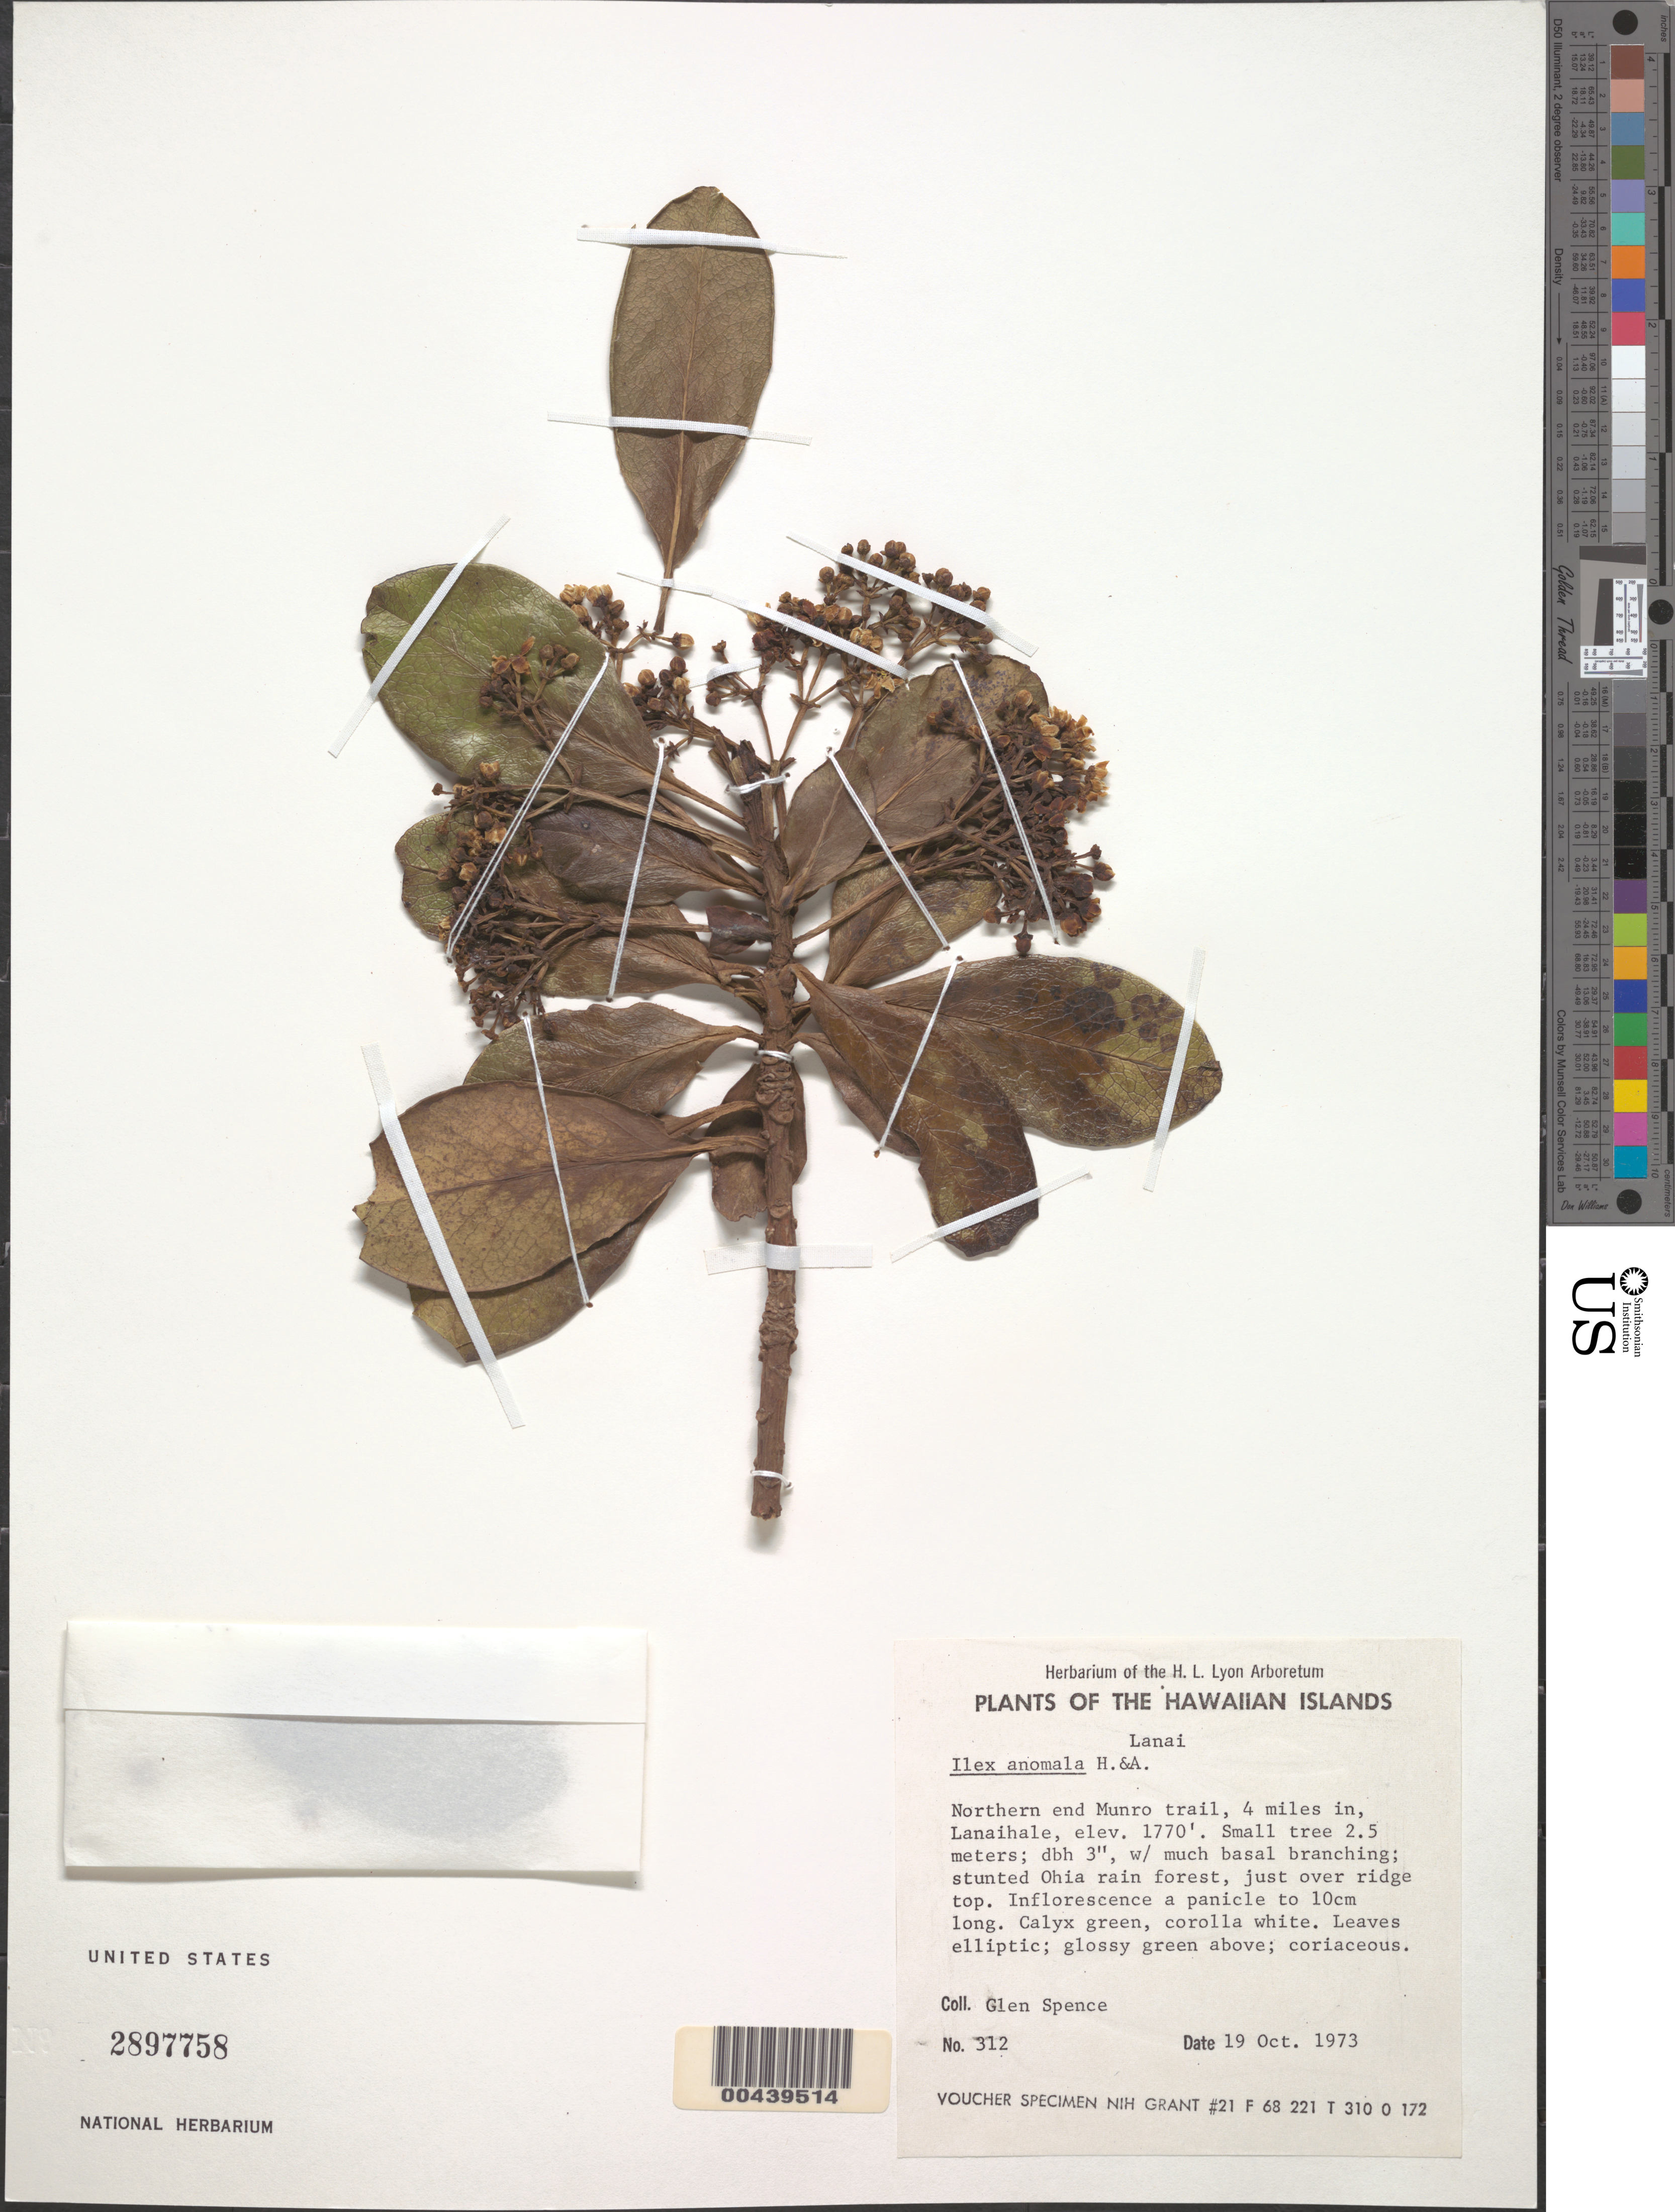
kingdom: Plantae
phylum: Tracheophyta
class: Magnoliopsida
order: Aquifoliales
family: Aquifoliaceae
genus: Ilex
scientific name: Ilex anomala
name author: Hook. & Arn.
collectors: G. Spence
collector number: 312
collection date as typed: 19 Oct 1973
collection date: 1973-10-19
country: United States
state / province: Hawaii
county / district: Maui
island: Lana'i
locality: N end Munro trail, 4 mi in, Lanaihale, just over ridge top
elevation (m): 539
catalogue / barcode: US 2897758